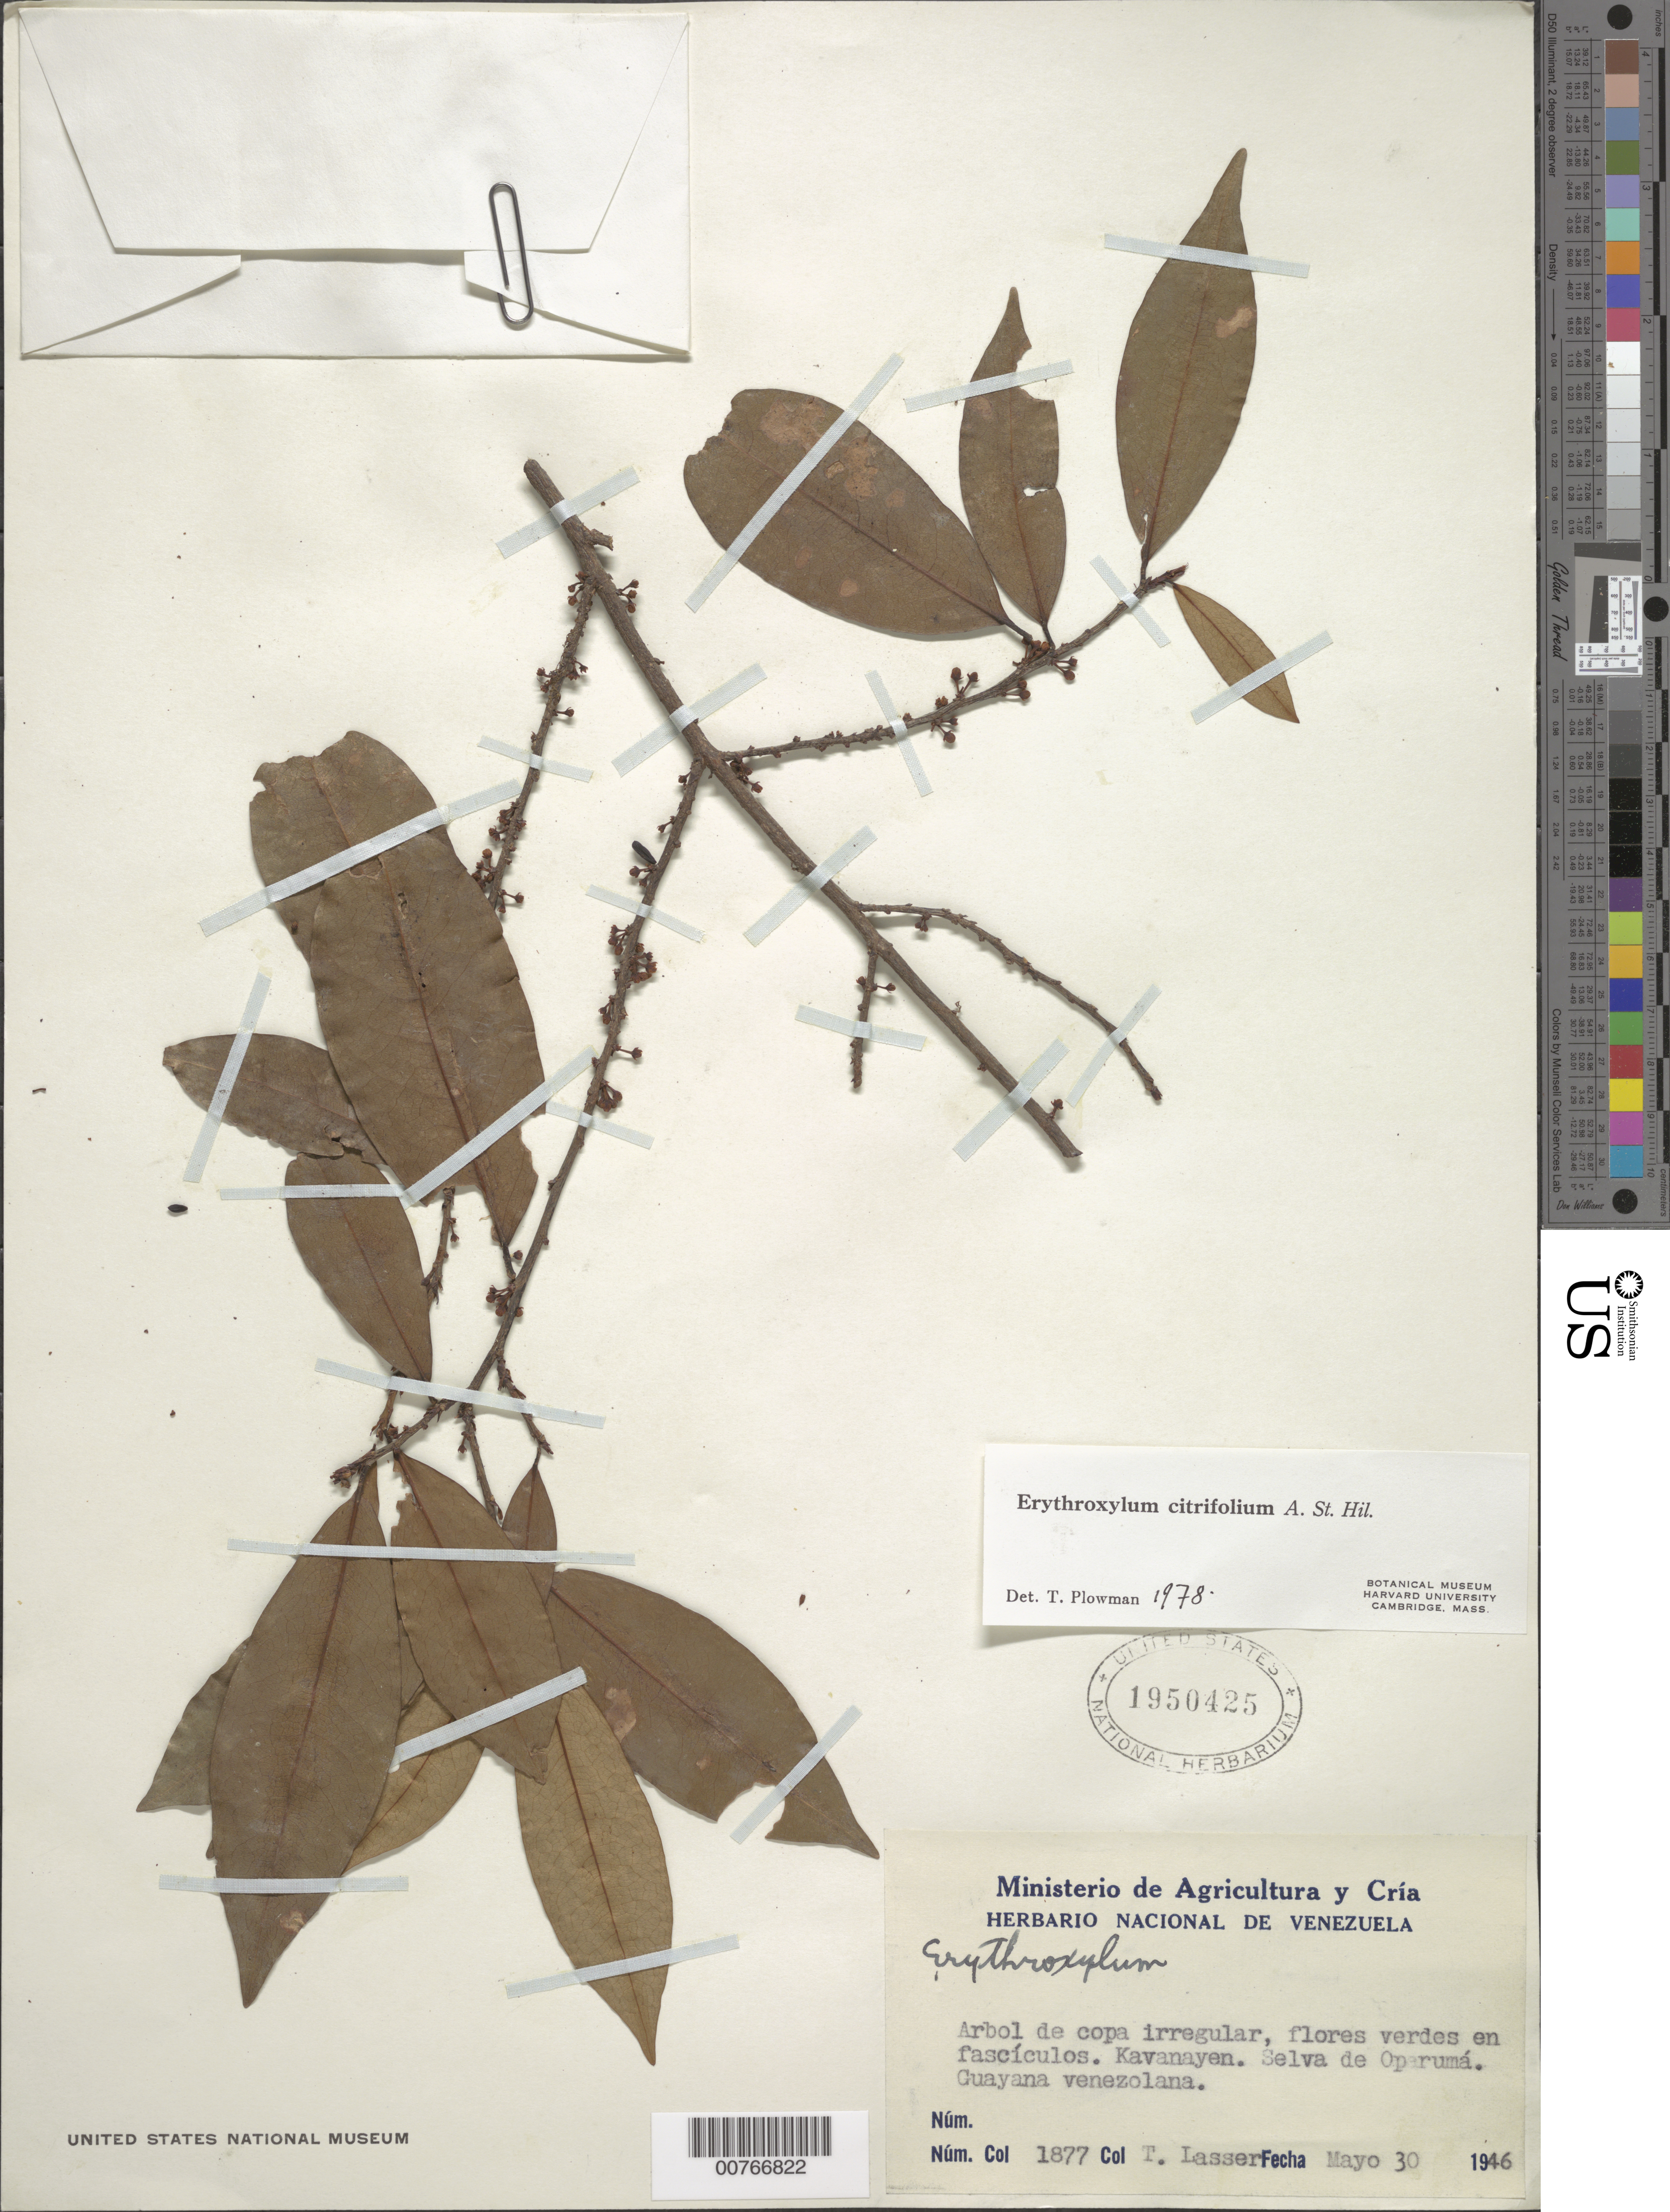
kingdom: Plantae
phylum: Tracheophyta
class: Magnoliopsida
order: Malpighiales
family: Erythroxylaceae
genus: Erythroxylum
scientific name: Erythroxylum citrifolium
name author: A. St.-Hil.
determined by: Plowman, Timothy C.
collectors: T. Lasser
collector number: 1877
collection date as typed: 30-May-46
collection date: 1946-05-30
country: Venezuela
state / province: Bolívar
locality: Kavanayén, Selva de Oparumá, Guayana Venezolana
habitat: Selva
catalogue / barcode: US 1950425